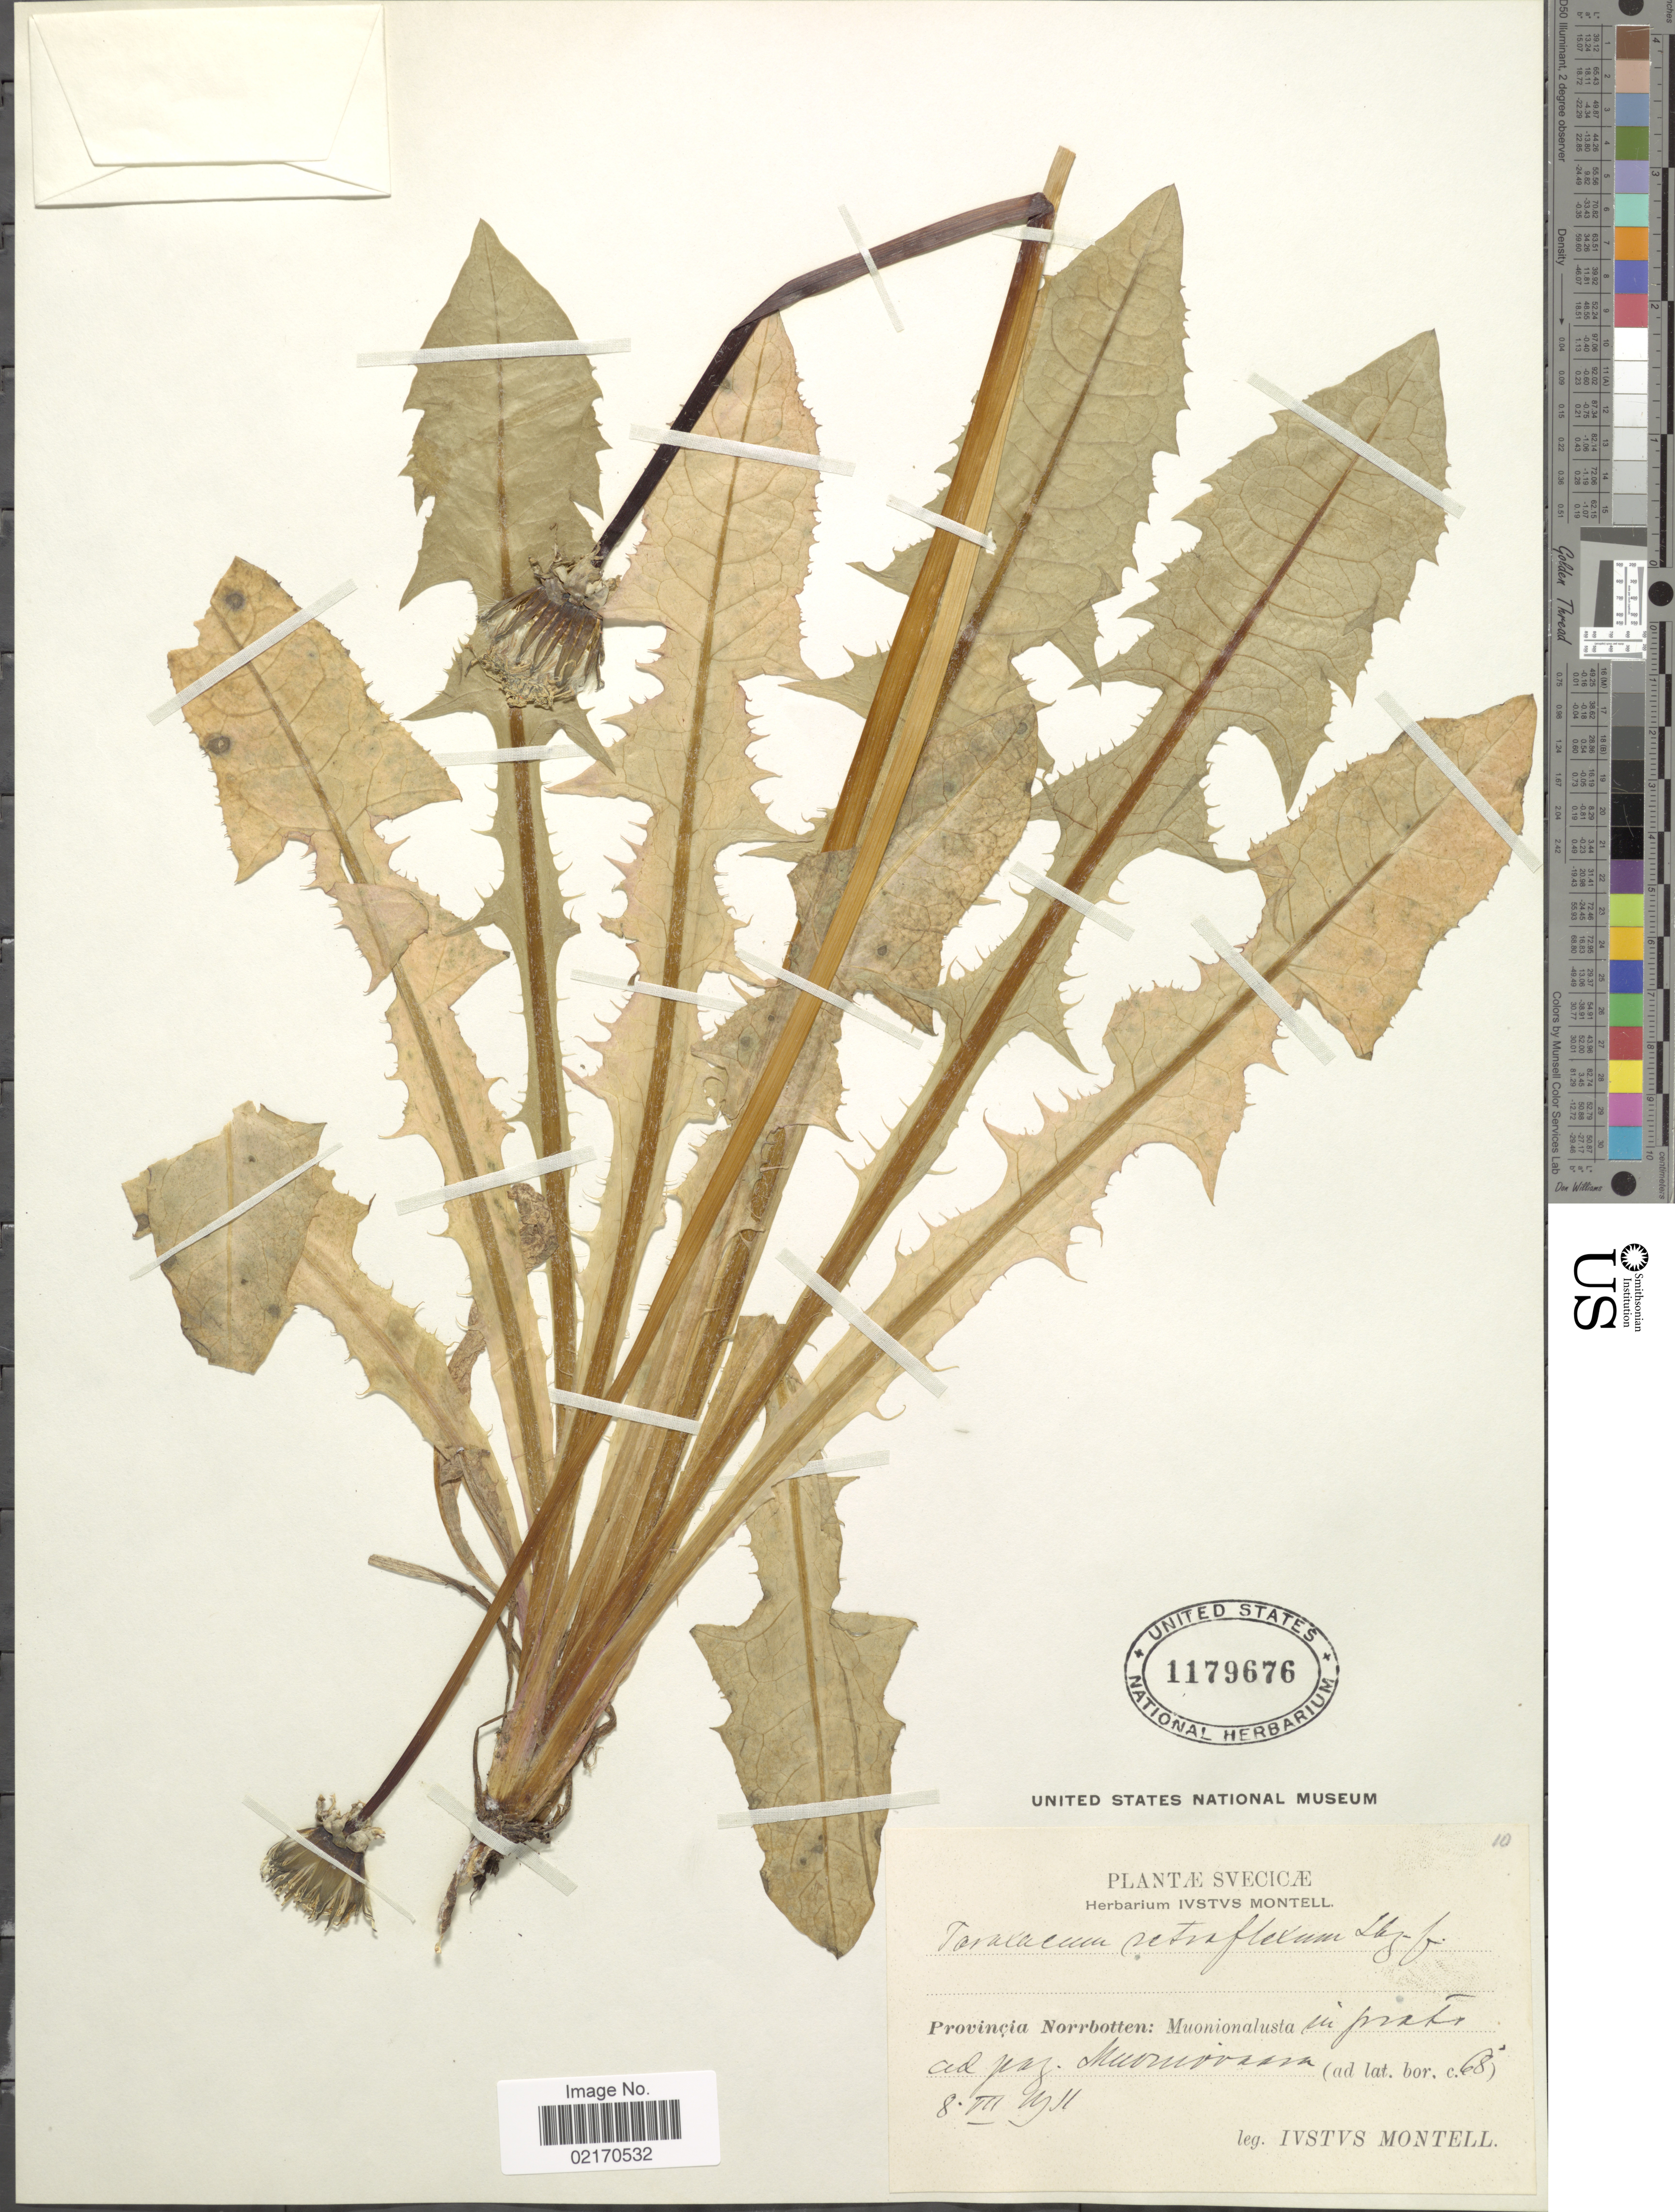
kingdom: Plantae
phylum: Tracheophyta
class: Magnoliopsida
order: Asterales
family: Asteraceae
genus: Taraxacum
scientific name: Taraxacum marginatum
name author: (Dahlst.) Raunk.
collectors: I. Montell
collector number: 10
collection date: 1911-07-08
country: Sweden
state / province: Norrbotten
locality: Muonianalusta, in pratis ad pag. Muonionvaasa [interpreted].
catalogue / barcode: US 1179676